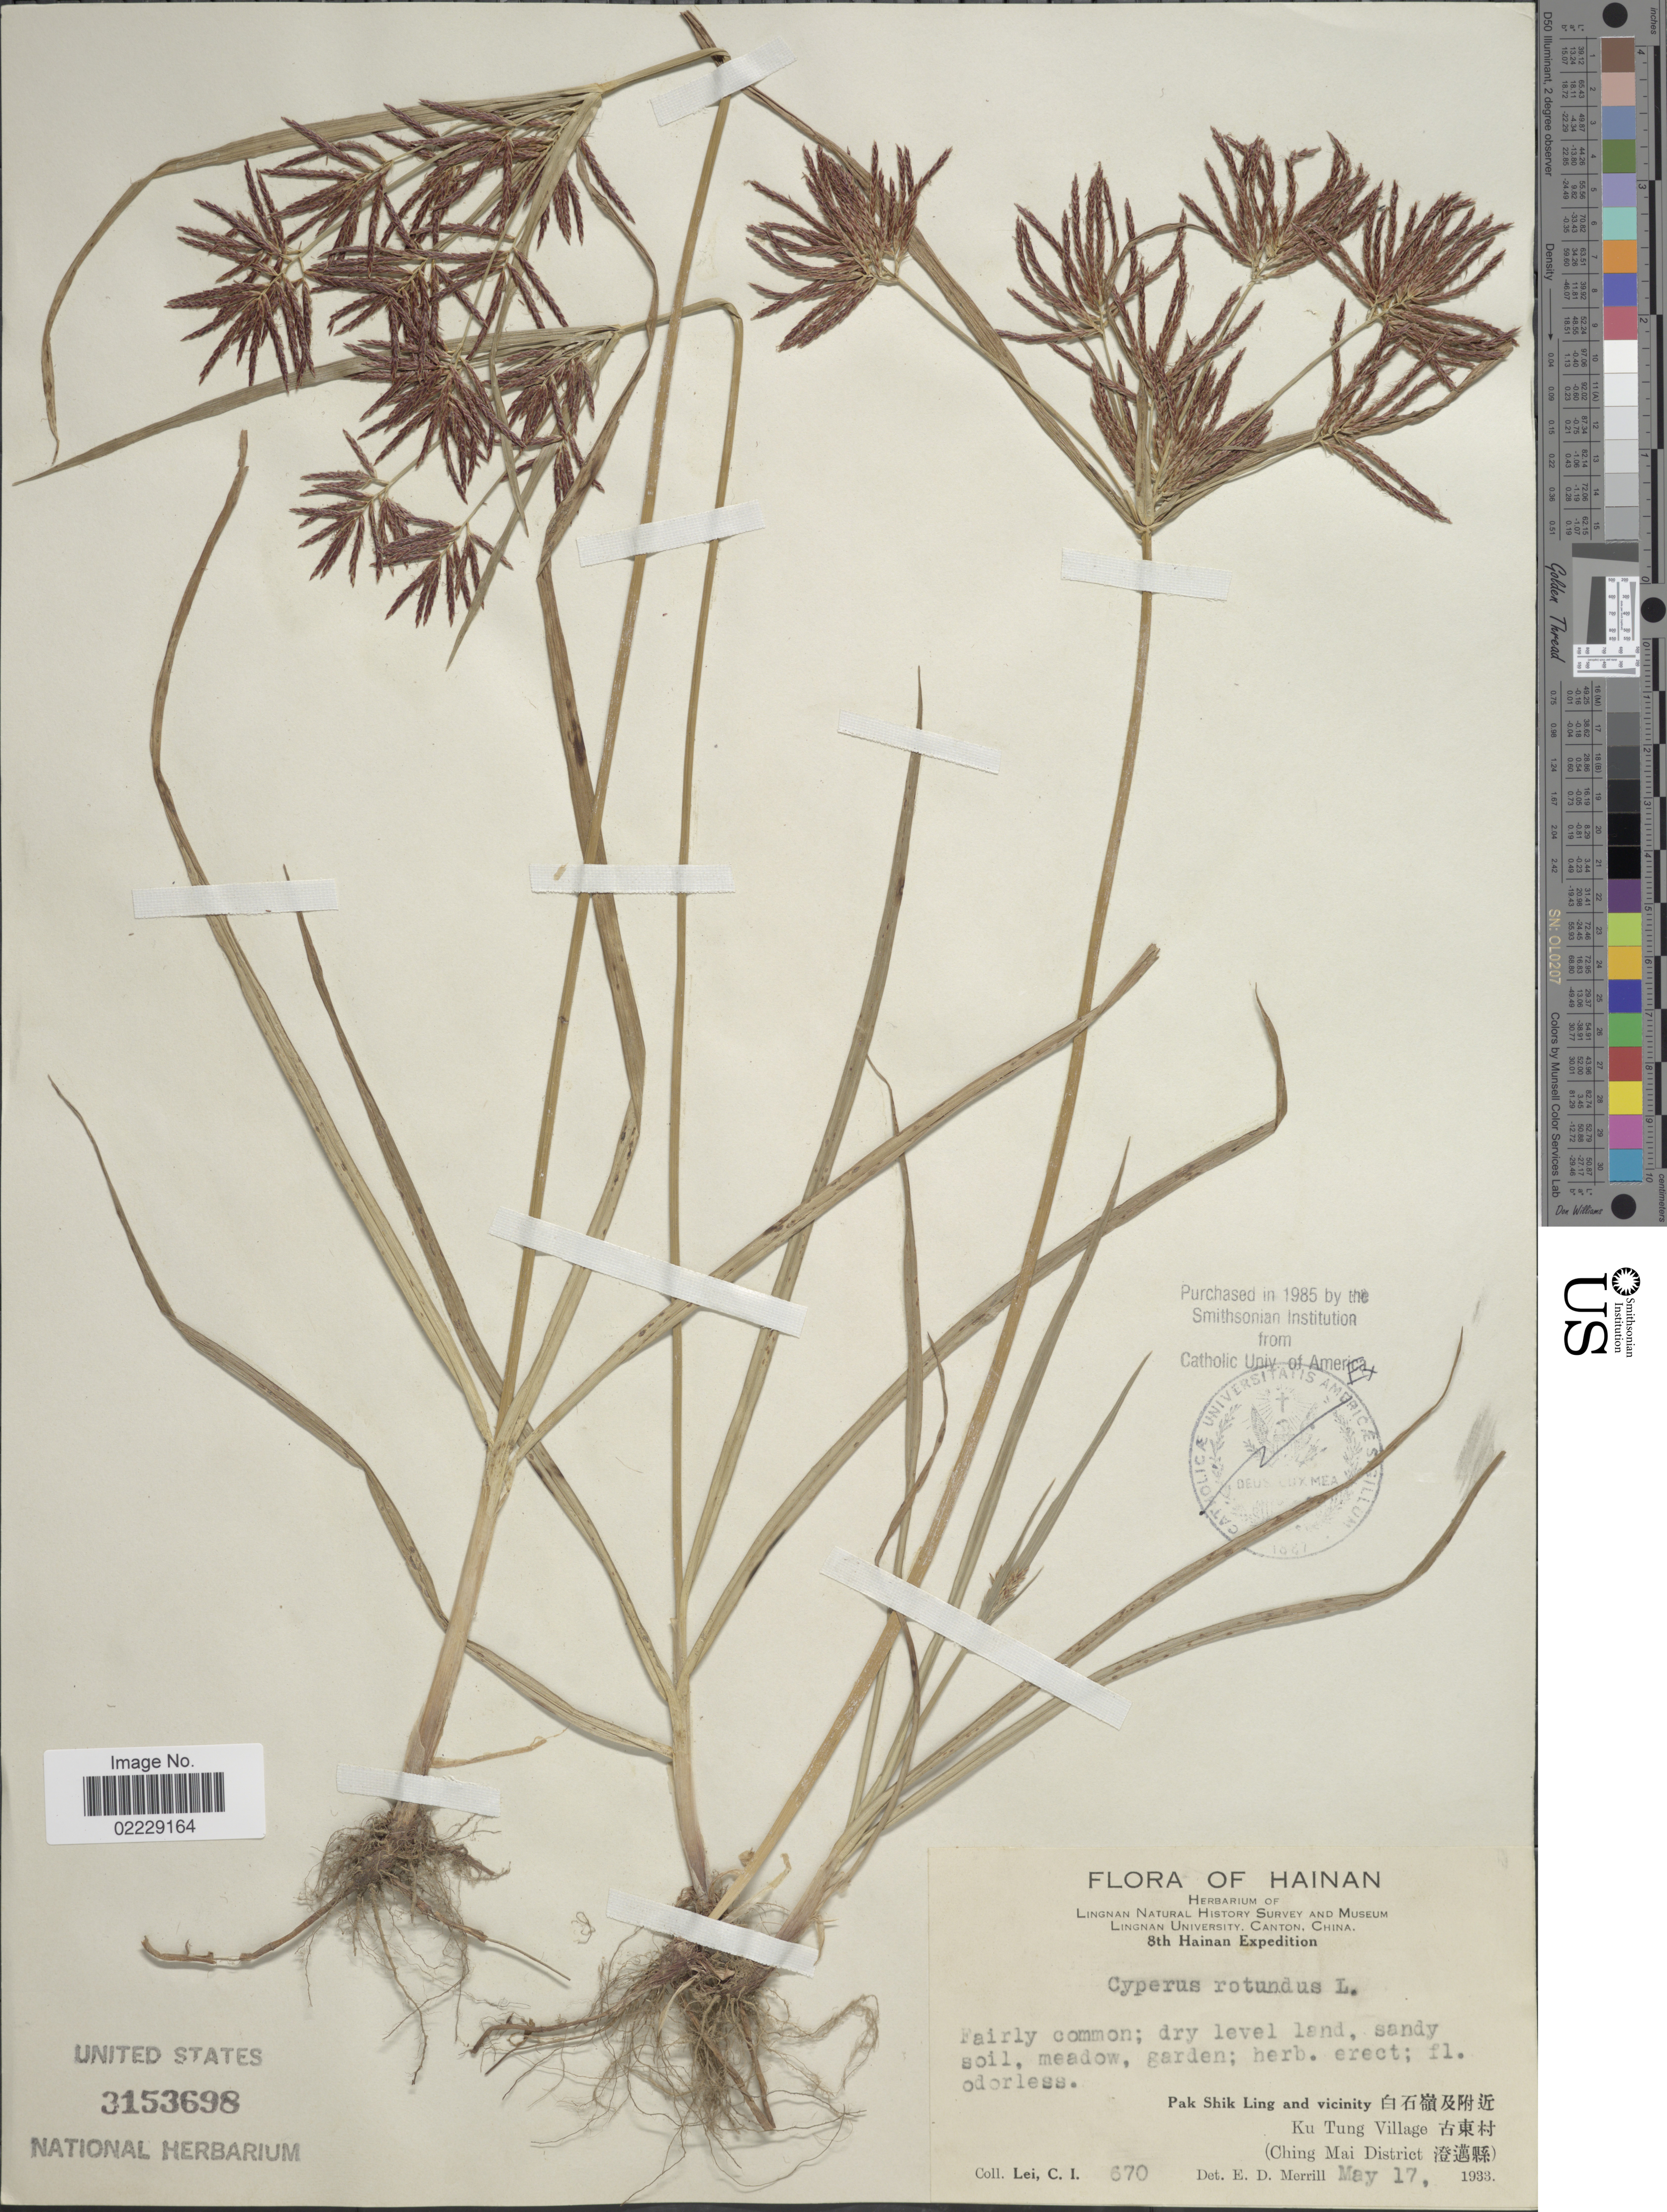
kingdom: Plantae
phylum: Tracheophyta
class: Liliopsida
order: Poales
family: Cyperaceae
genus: Cyperus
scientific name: Cyperus rotundus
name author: L.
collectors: C. I. Lei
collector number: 670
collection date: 1933-05-17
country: China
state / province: Hainan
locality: Pak Shik Ling and vicinity, Ku Tung Village (Ching Mai District).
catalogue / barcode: US 3153698